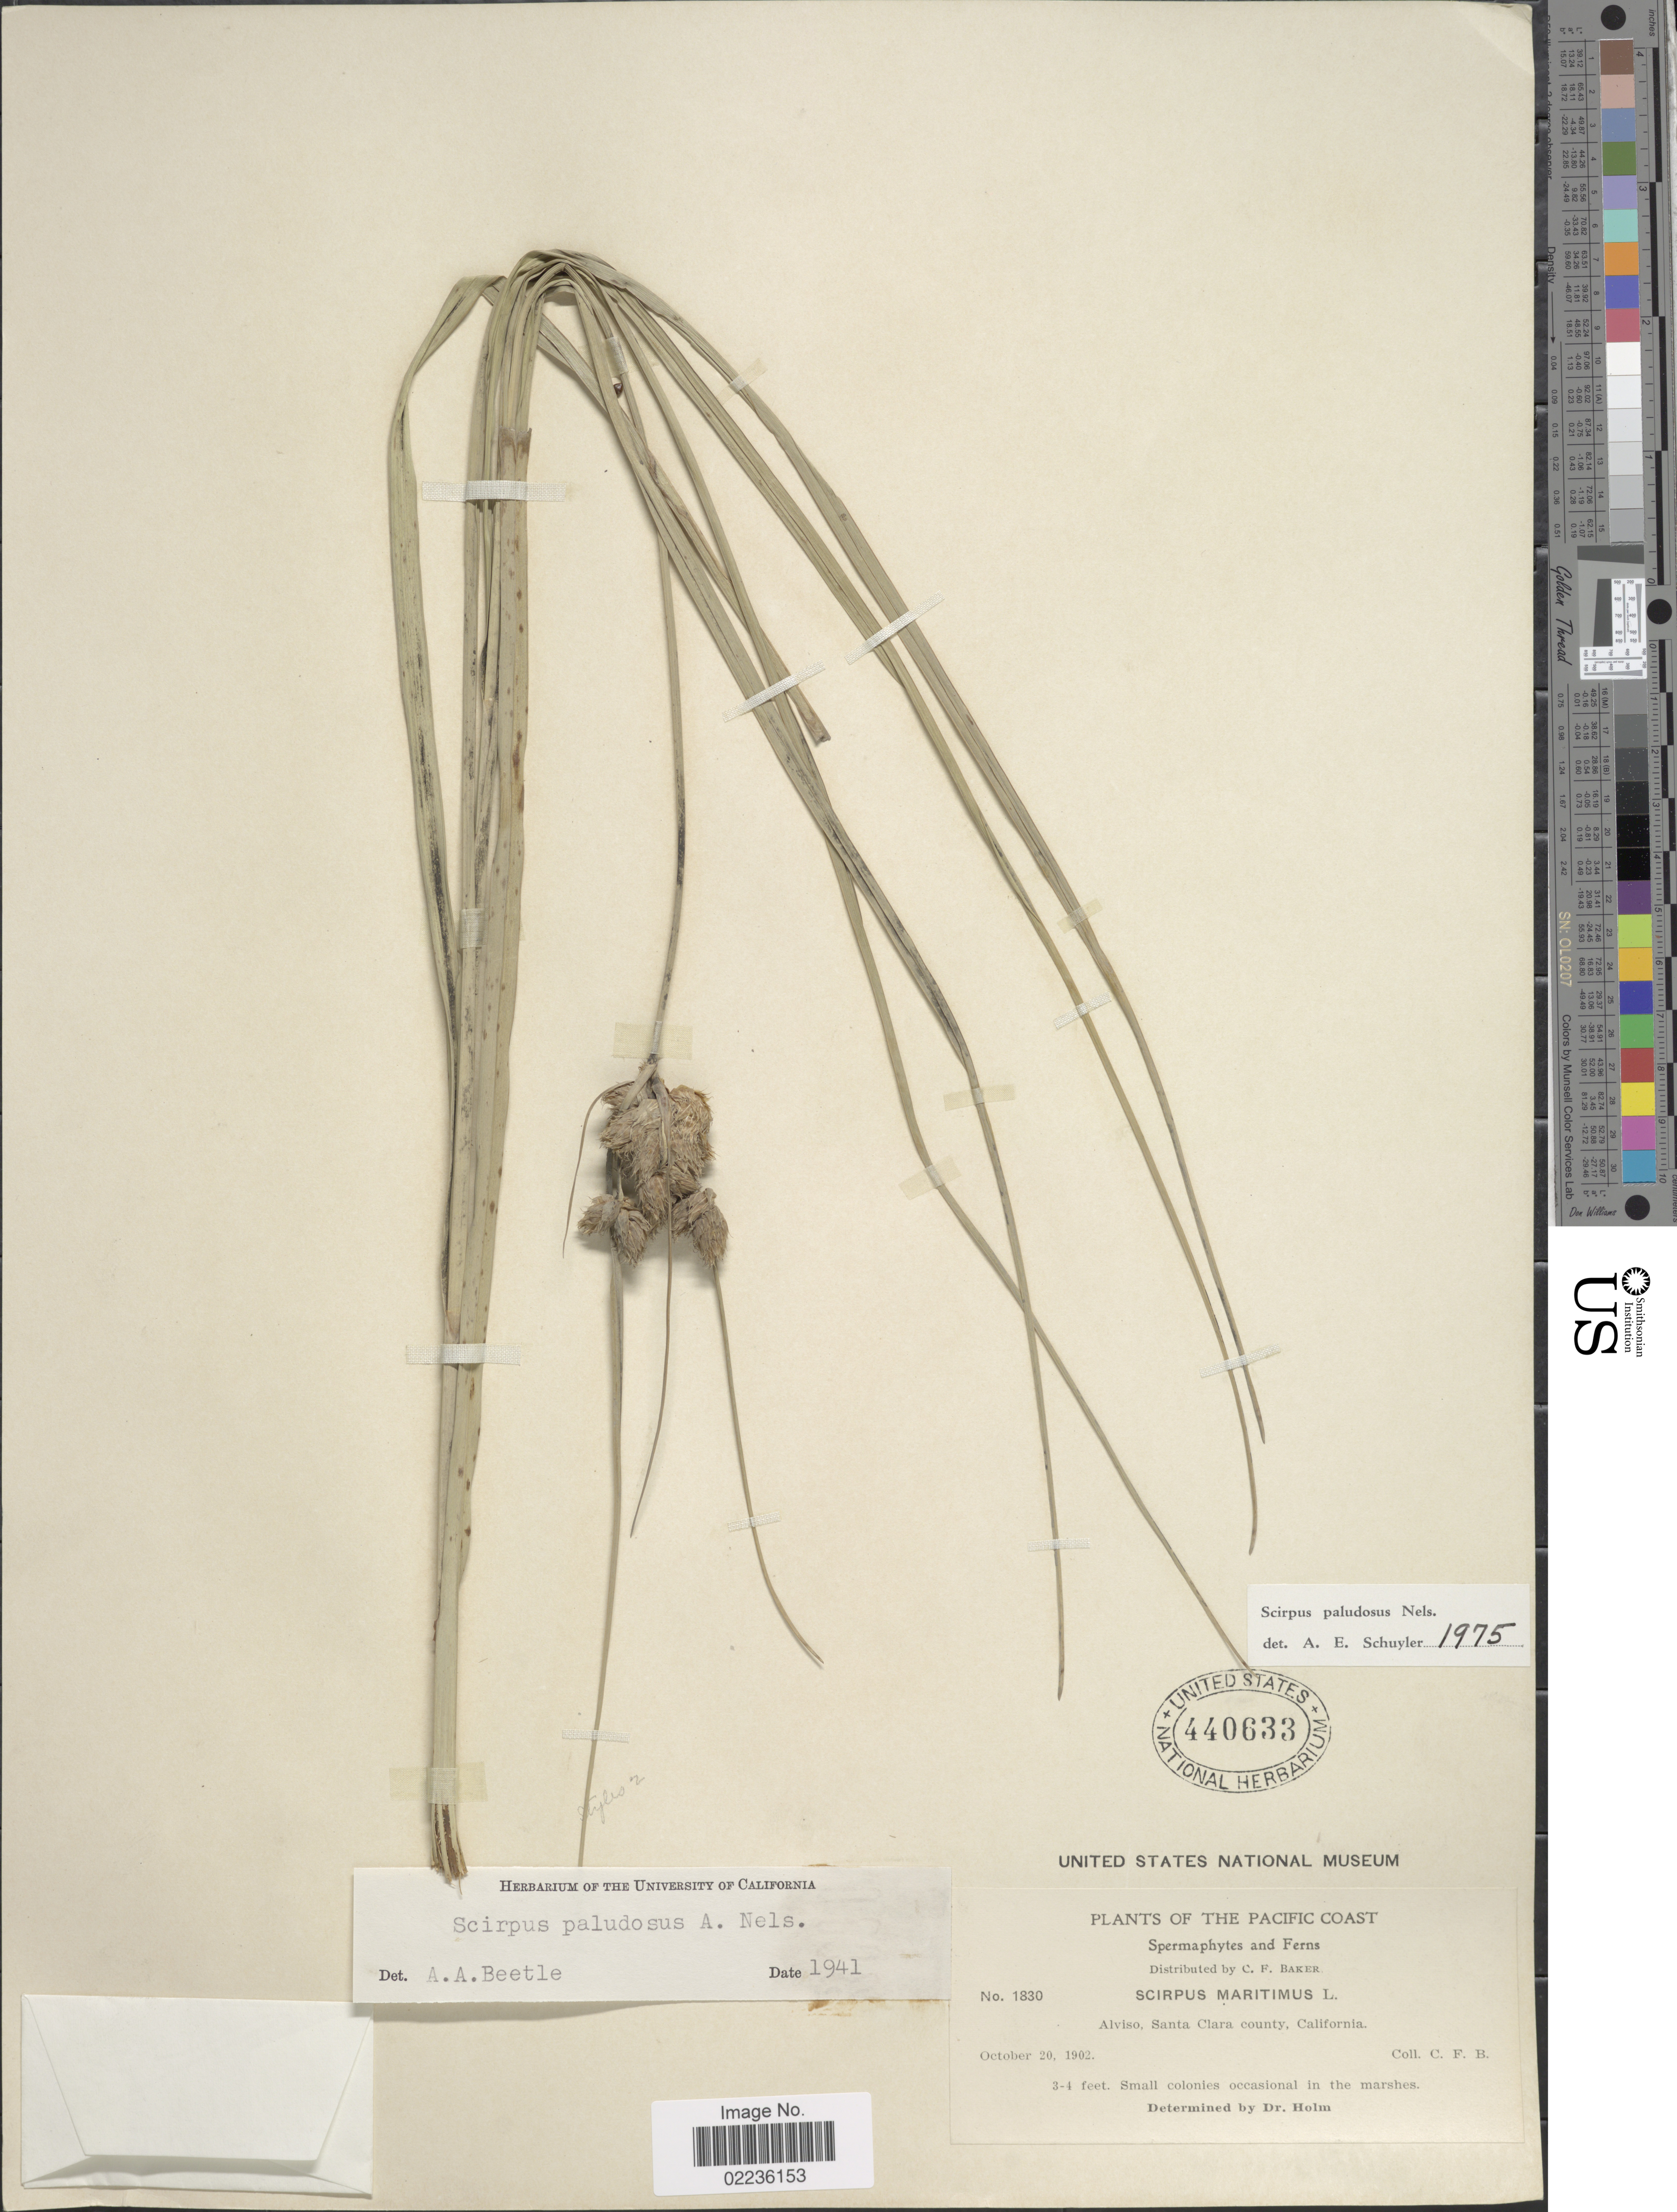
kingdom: Plantae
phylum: Tracheophyta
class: Liliopsida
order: Poales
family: Cyperaceae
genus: Bolboschoenus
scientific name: Bolboschoenus maritimus subsp. paludosus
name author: (A. Nelson) T. Koyama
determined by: Strong, M. T., (US), Smithsonian Institution - National Museum of Natural History (UNITED STATES)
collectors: C. F. Baker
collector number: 1830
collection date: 1902-10-20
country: United States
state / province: California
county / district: Santa Clara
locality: Pacific Coast. Alviso, Santa Clara county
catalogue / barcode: US 440633